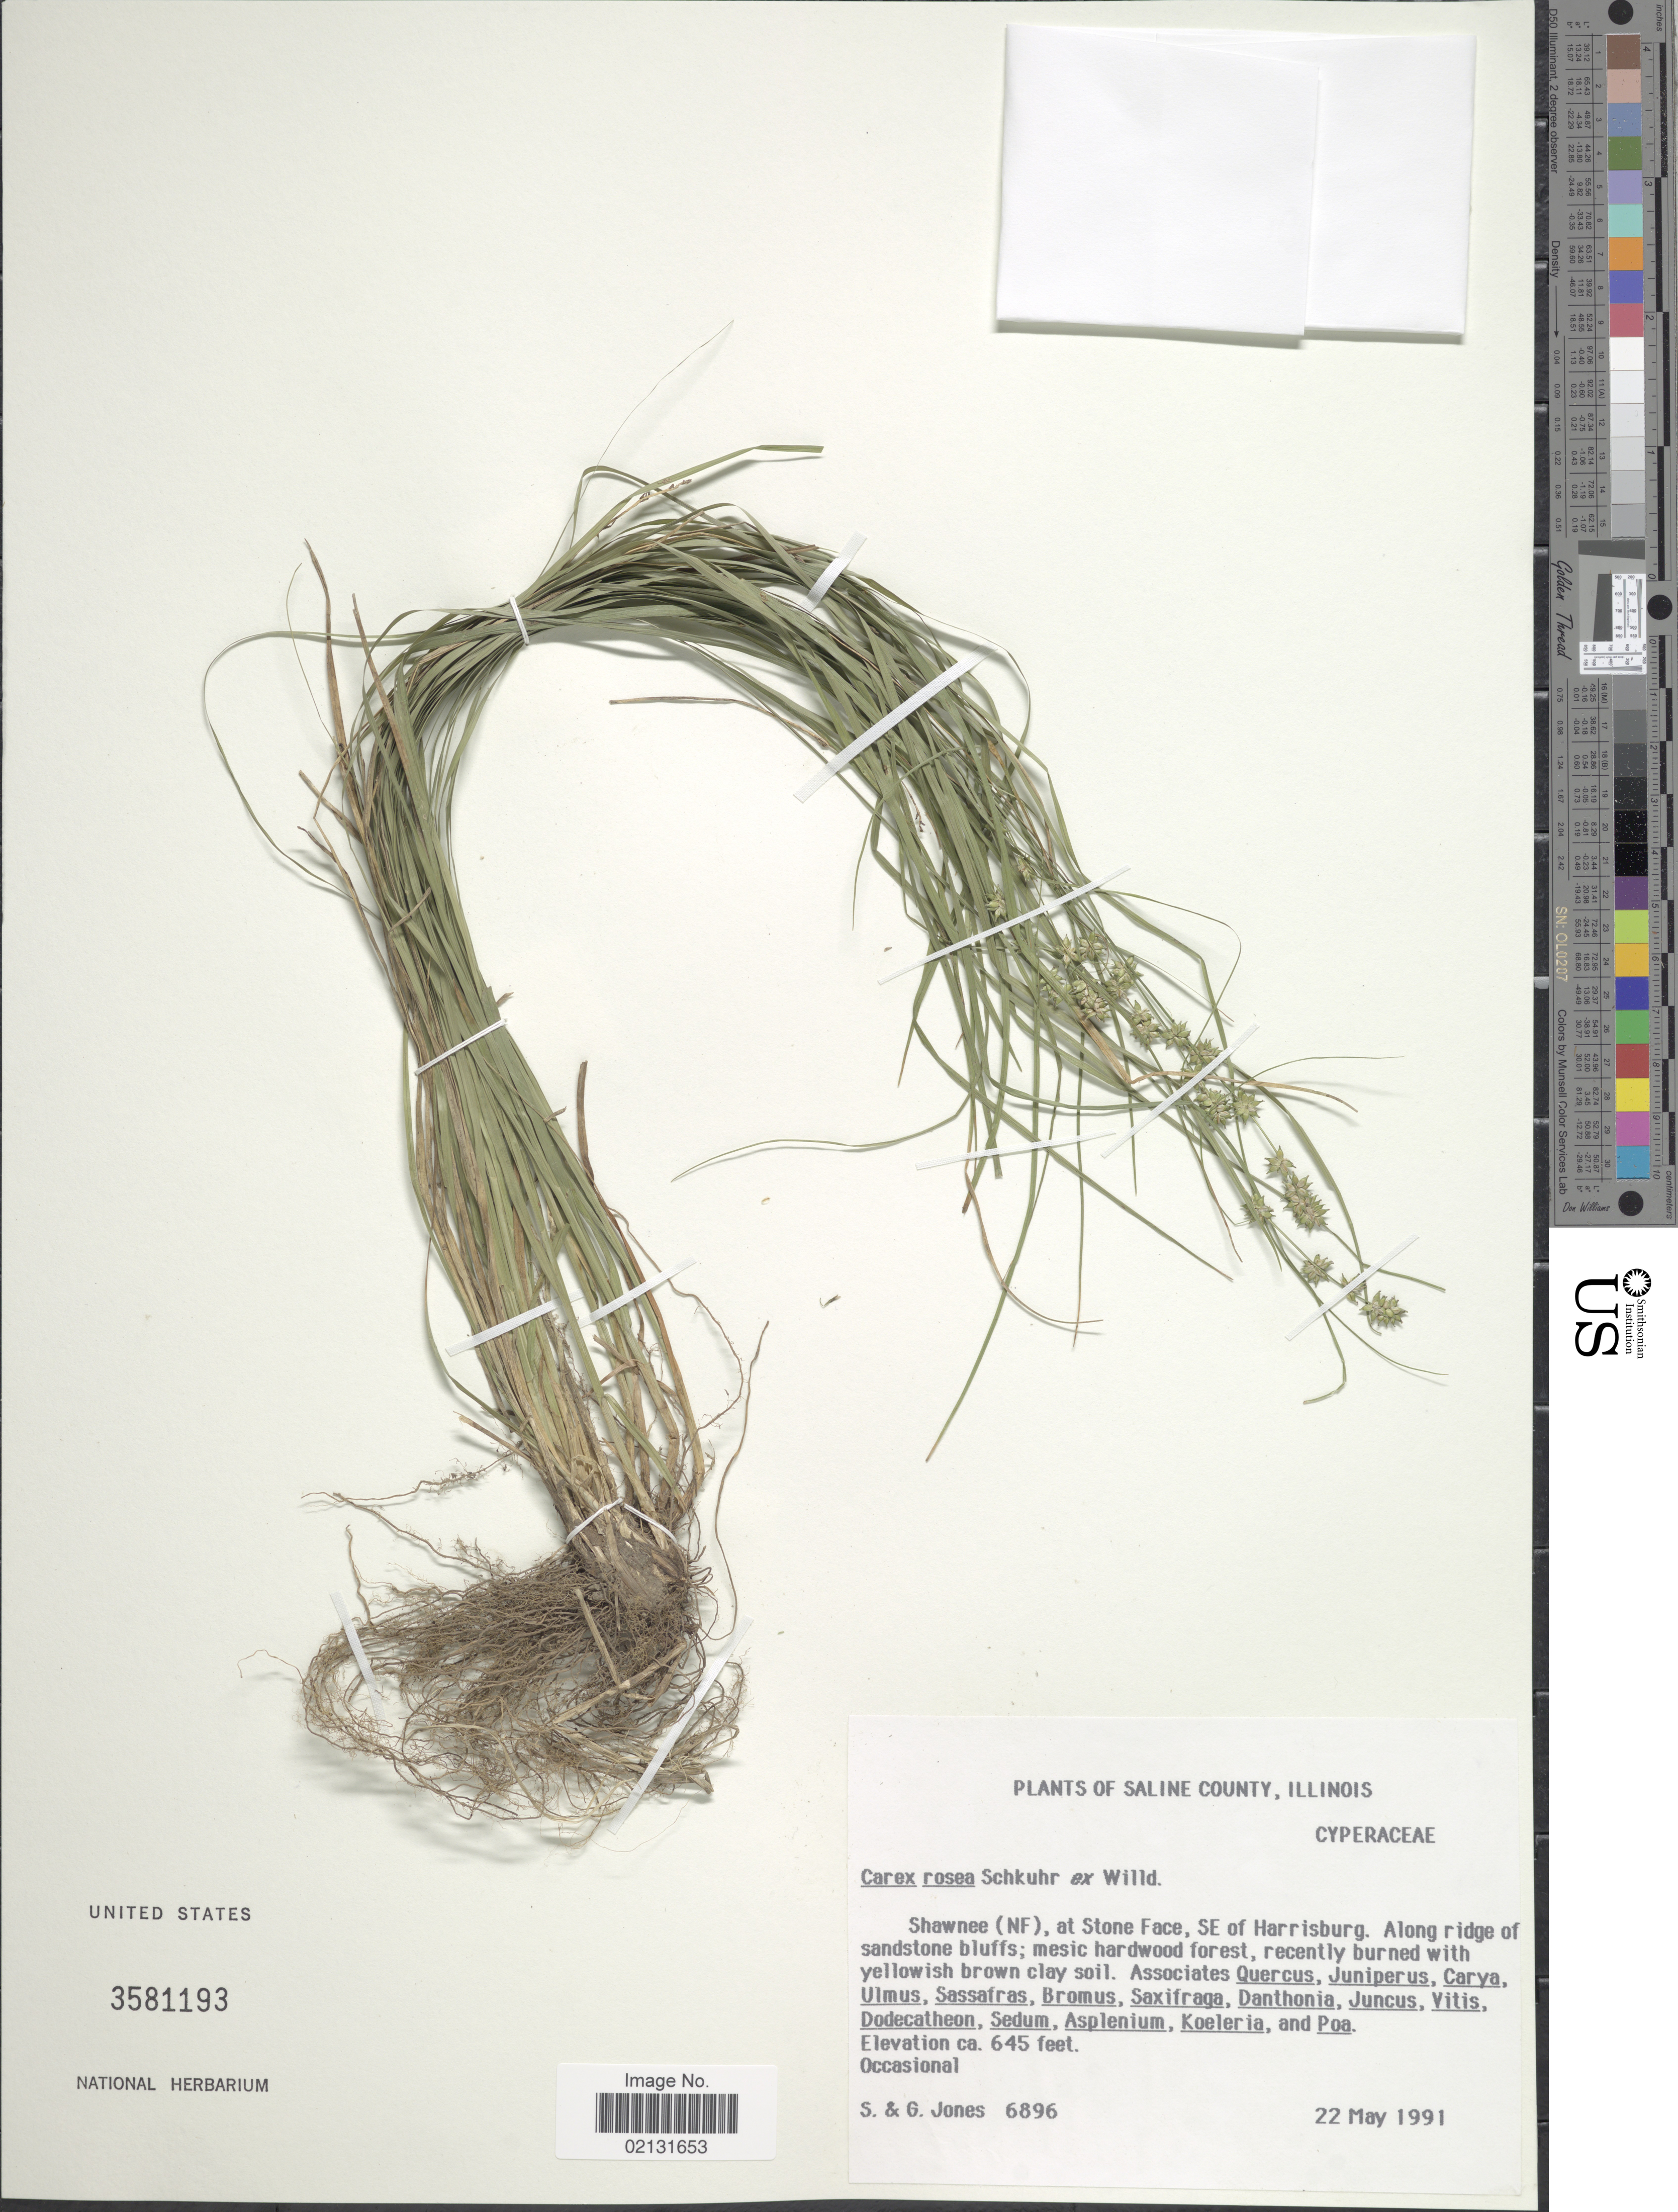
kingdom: Plantae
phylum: Tracheophyta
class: Liliopsida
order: Poales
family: Cyperaceae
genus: Carex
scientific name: Carex rosea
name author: Willd.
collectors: S. Jones & G. Jones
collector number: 6896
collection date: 1991-05-22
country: United States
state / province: Illinois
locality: Saline County, shawnee (NF), at Stone Face, SE of Harrisburg, along ridge of sandstone bluffs.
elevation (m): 197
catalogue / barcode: US 3581193